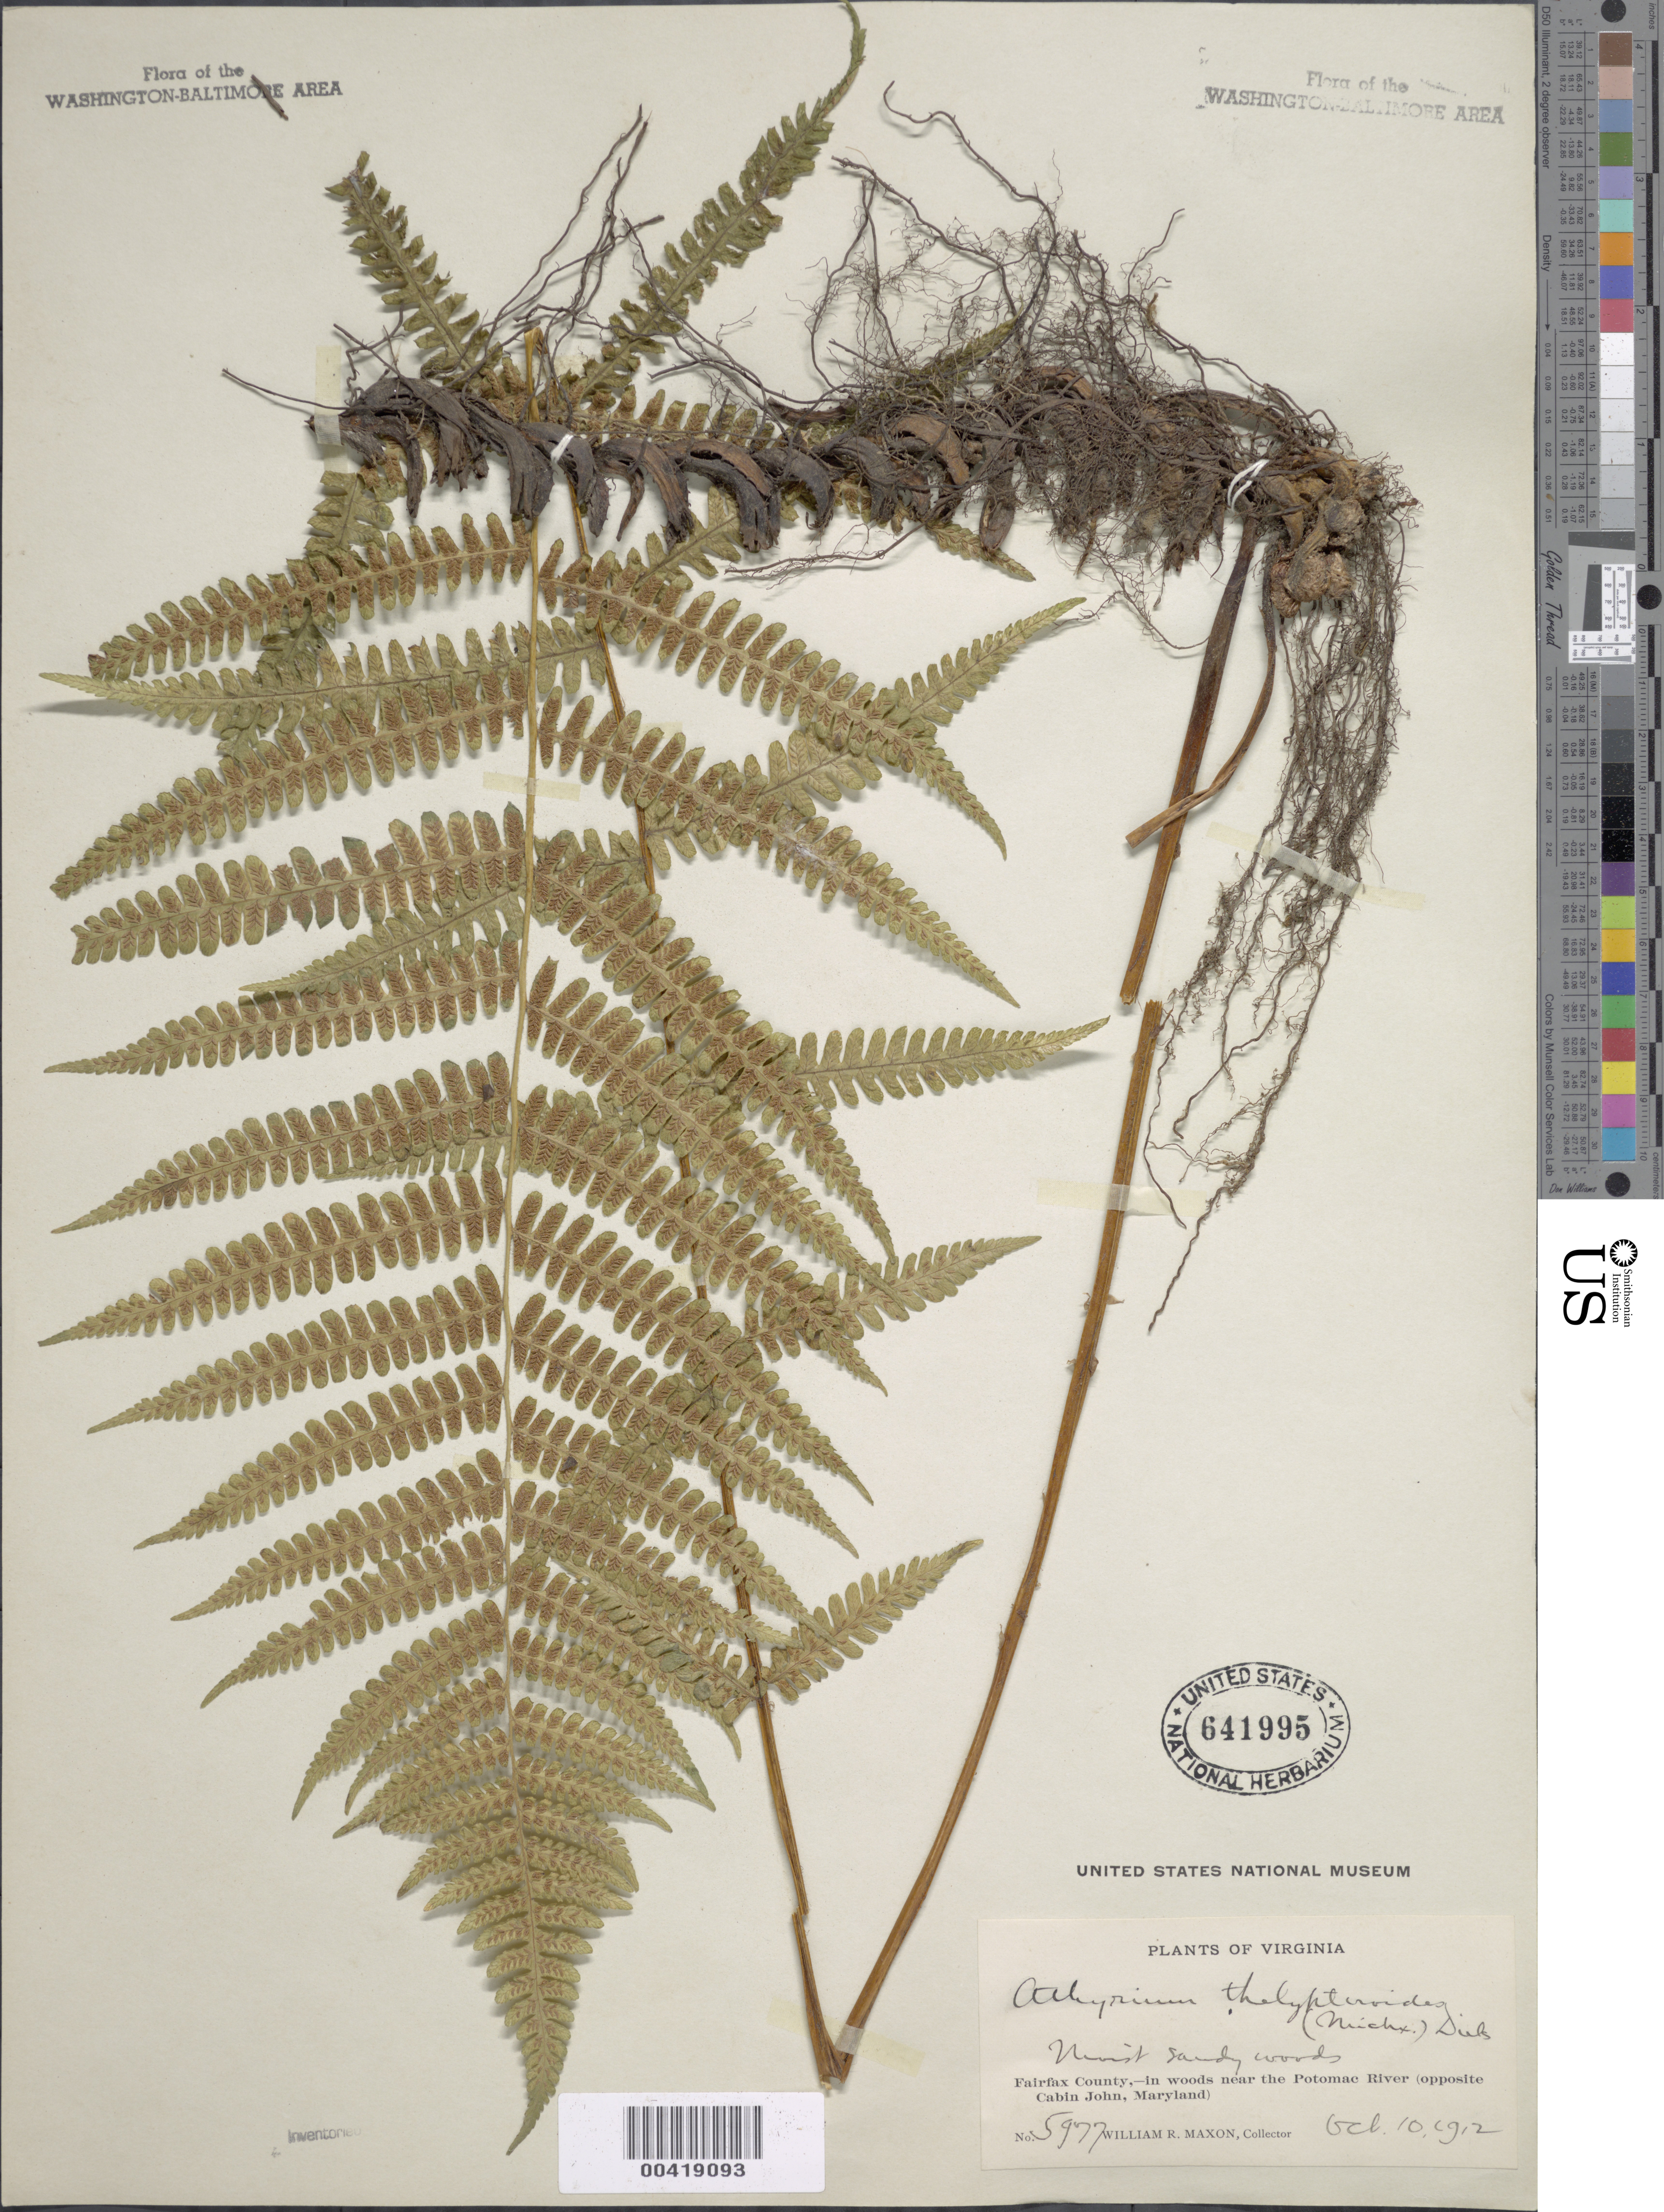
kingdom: Plantae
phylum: Tracheophyta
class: Polypodiopsida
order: Polypodiales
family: Athyriaceae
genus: Deparia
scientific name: Deparia acrostichoides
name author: (Sw.) M. Kato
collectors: W. R. Maxon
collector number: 5977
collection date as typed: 10 Oct 1912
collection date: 1912-10-10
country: United States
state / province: Virginia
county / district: Fairfax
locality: Potomac River, opposite Cabin John C. and O. Canal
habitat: Moist sandy woods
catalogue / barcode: US 641995